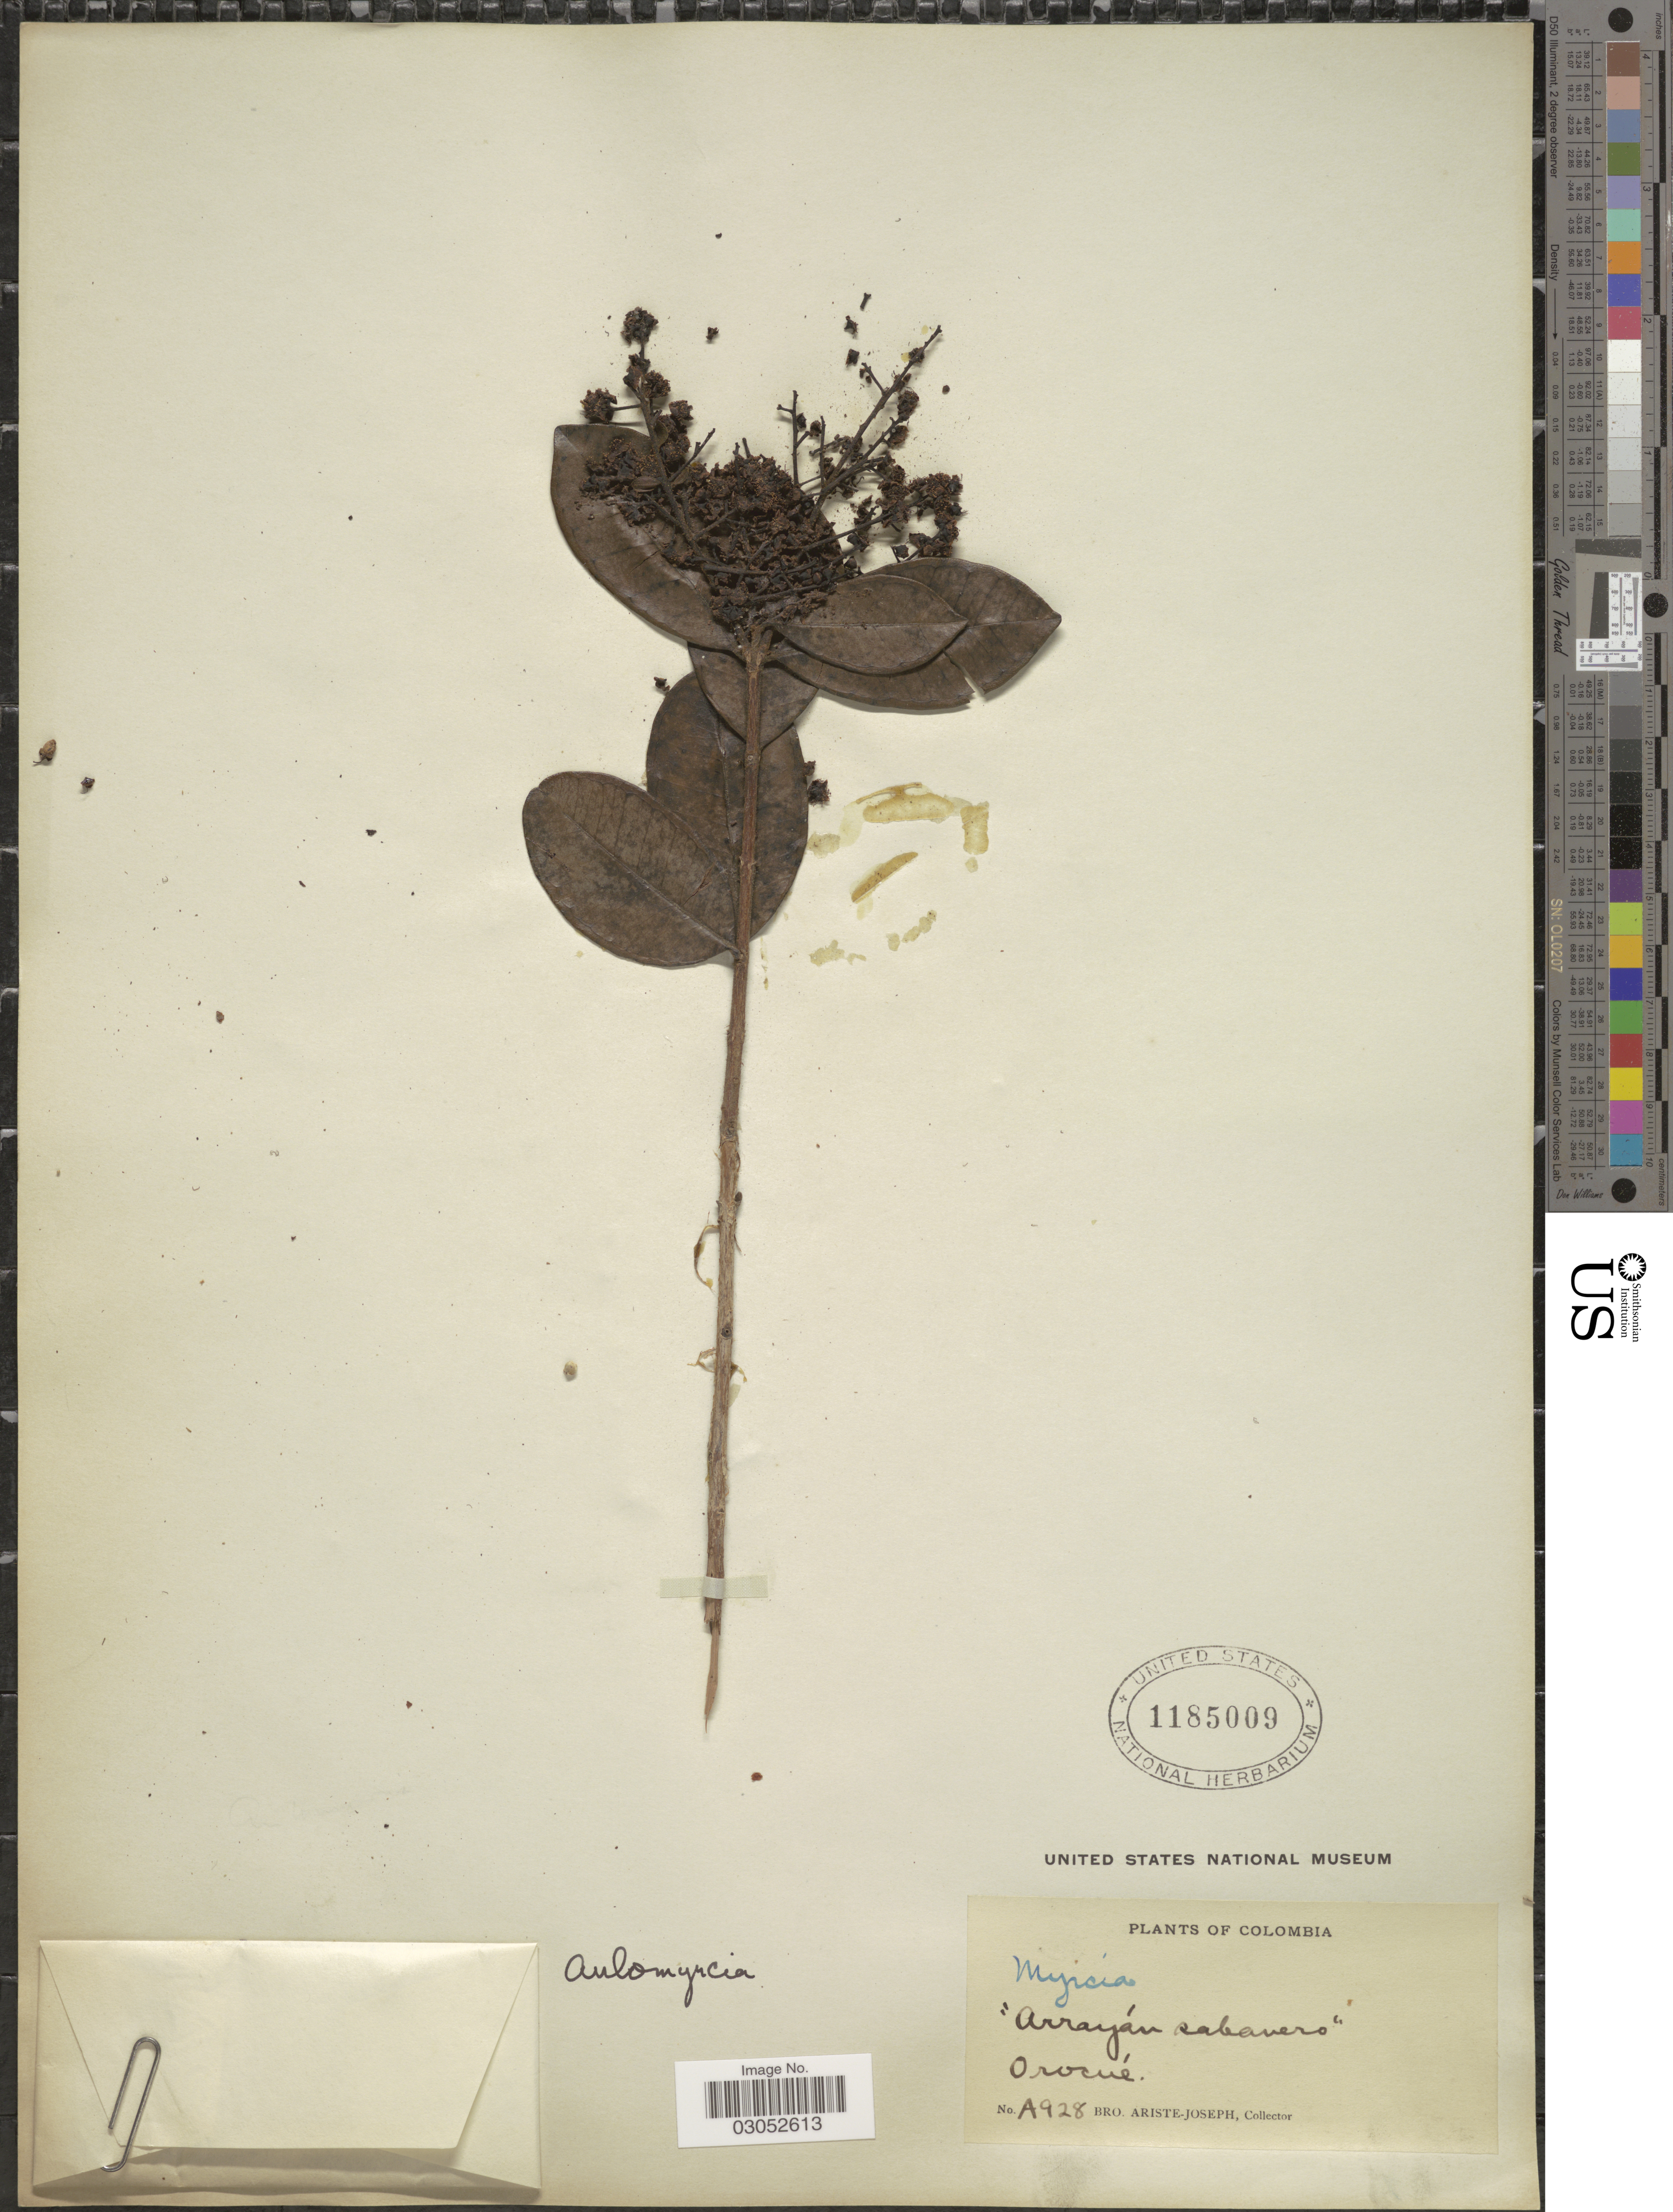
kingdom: Plantae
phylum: Tracheophyta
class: Magnoliopsida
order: Myrtales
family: Myrtaceae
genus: Myrcia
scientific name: Myrcia sp.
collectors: Bro. Ariste-Joseph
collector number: A928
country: Colombia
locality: Orocué.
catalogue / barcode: US 1185009